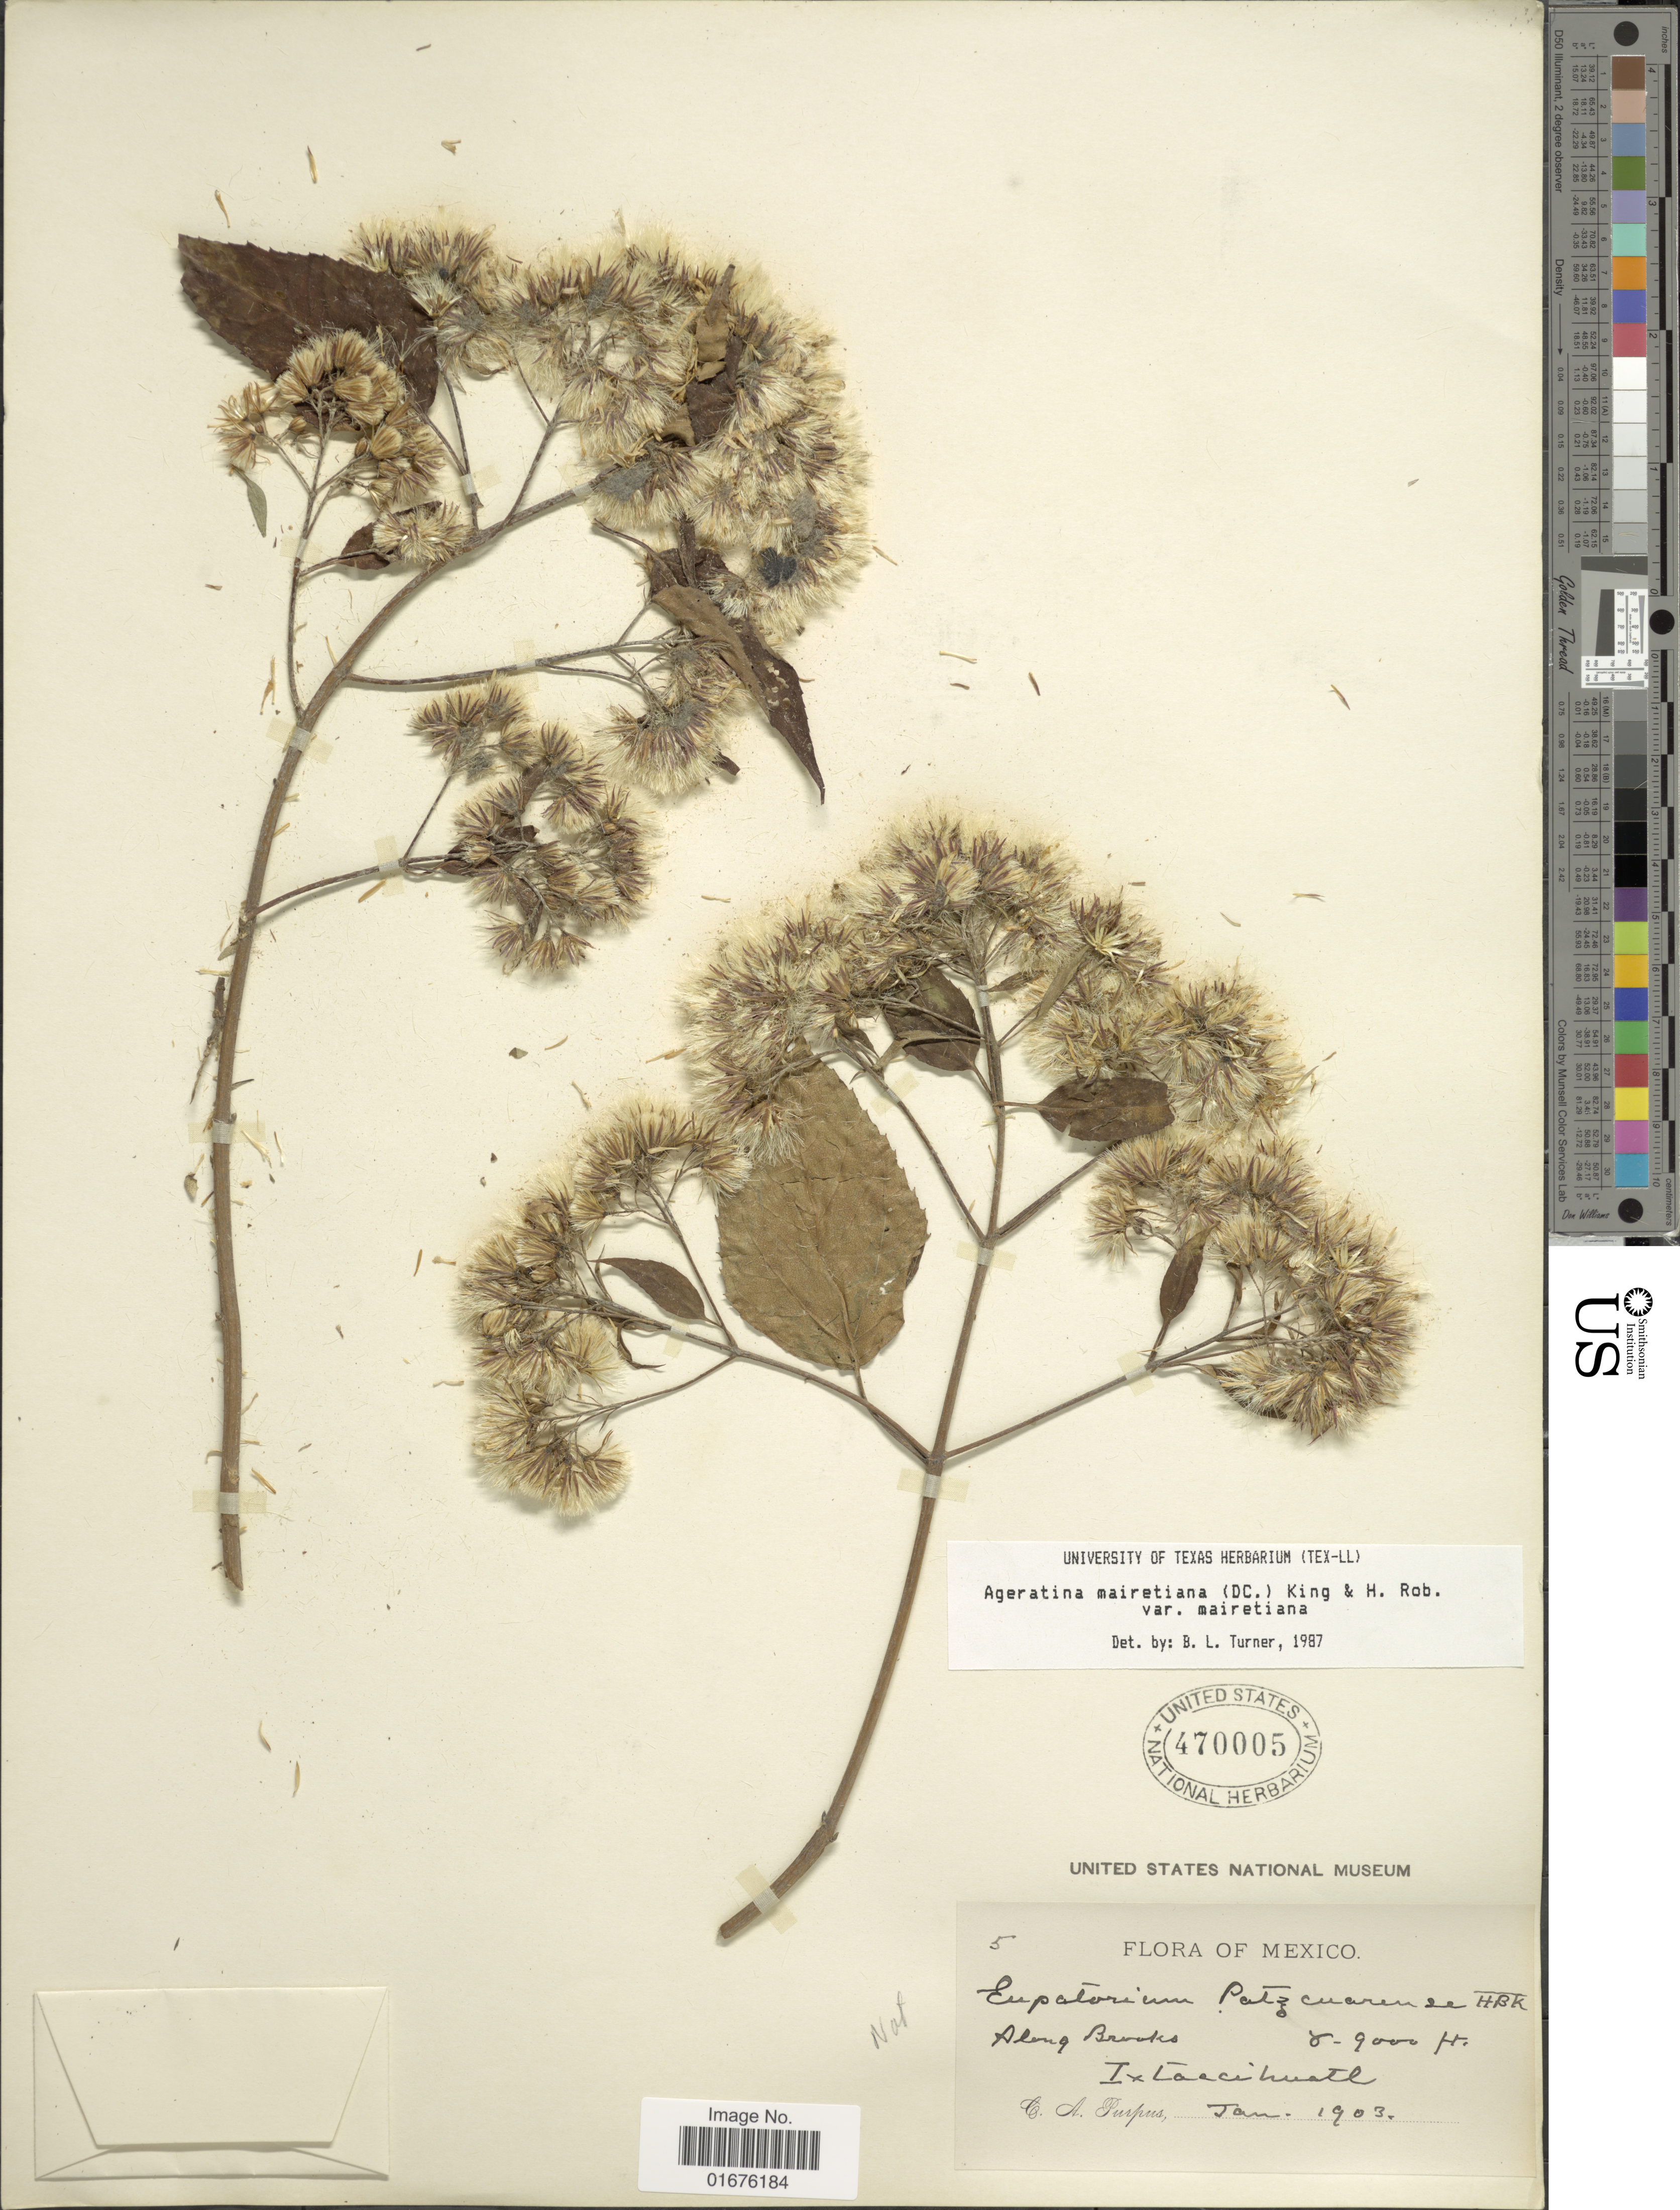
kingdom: Plantae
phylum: Tracheophyta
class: Magnoliopsida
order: Asterales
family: Asteraceae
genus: Ageratina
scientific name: Ageratina mairetiana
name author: (DC.) R.M. King & H. Rob.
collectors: C. A. Purpus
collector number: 5?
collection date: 1903-01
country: Mexico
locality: Along Brooks, Ixtaccihuatl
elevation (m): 2438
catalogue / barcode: US 470005